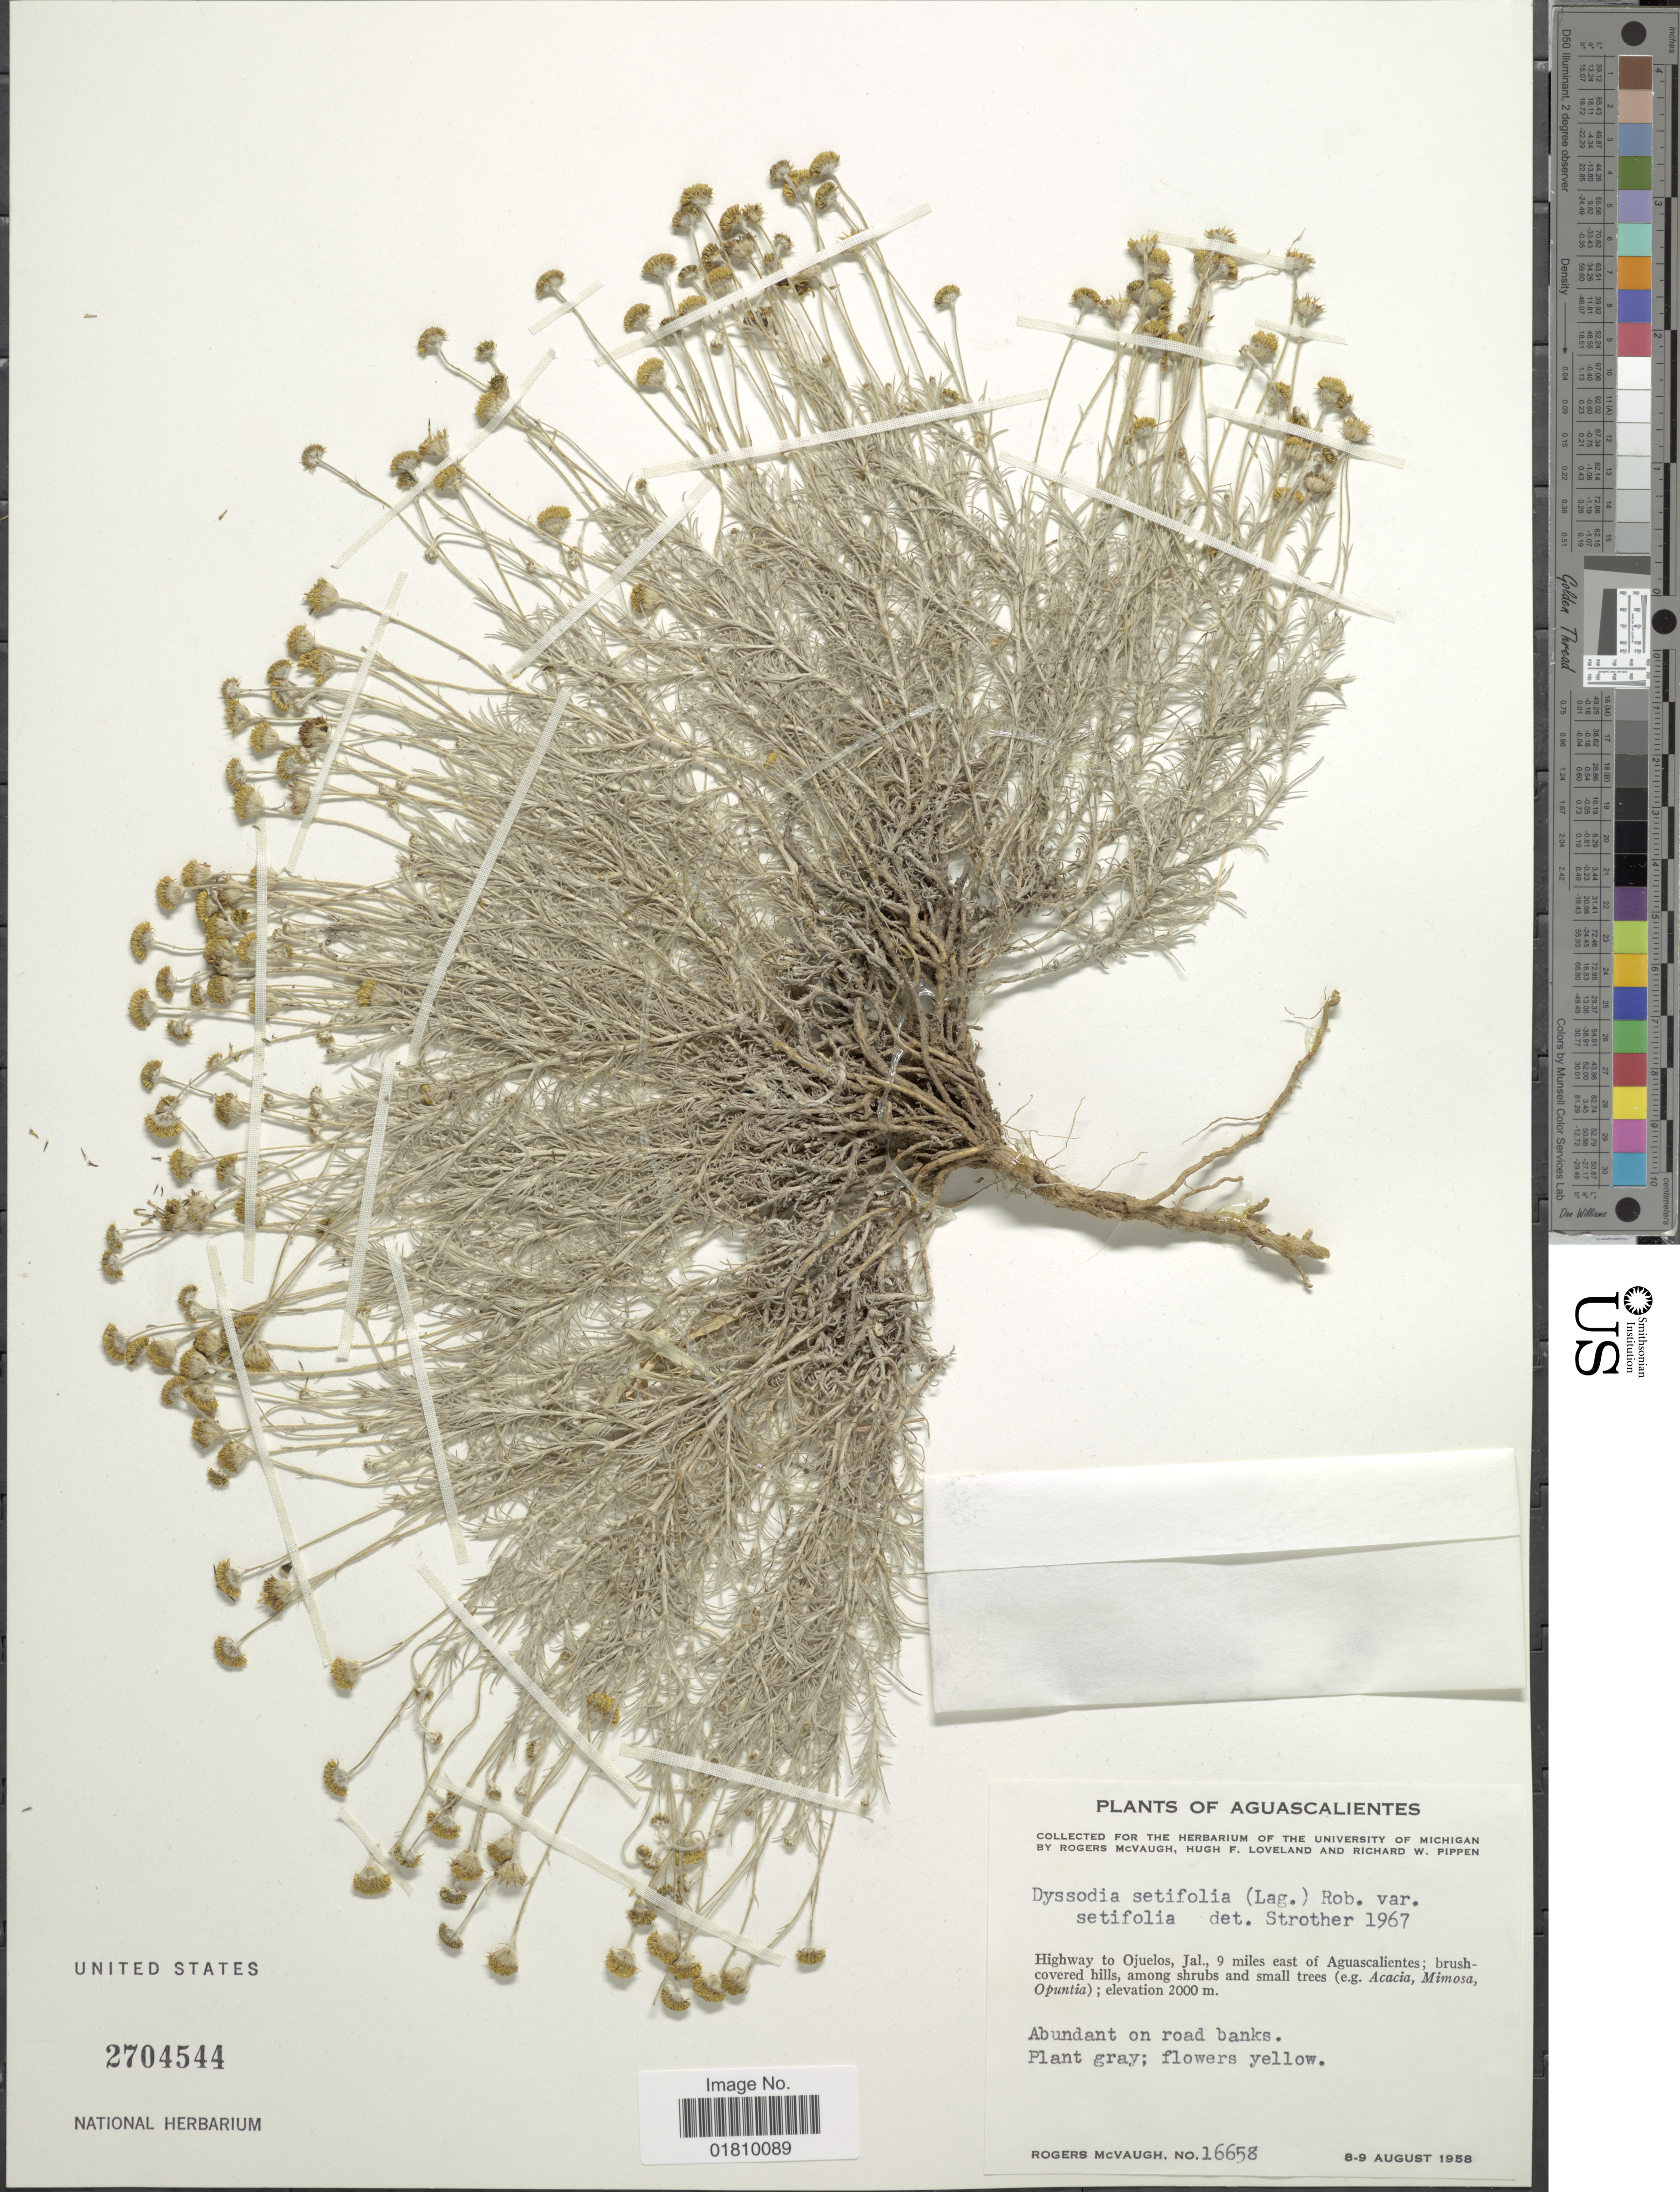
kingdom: Plantae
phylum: Tracheophyta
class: Magnoliopsida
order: Asterales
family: Asteraceae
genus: Thymophylla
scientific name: Thymophylla setifolia var. setifolia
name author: Lag.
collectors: R. McVaugh, H. Loveland & R. W. Pippen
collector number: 16658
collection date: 1958-08-08/1958-08-09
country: Mexico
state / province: Aguascalientes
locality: Highway to Ojuelos, Jal., 9 miles east of Aguascalientes; brush covered hills, among shrubs and small trees, abundant on road banks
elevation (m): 2000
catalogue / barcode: US 2704544